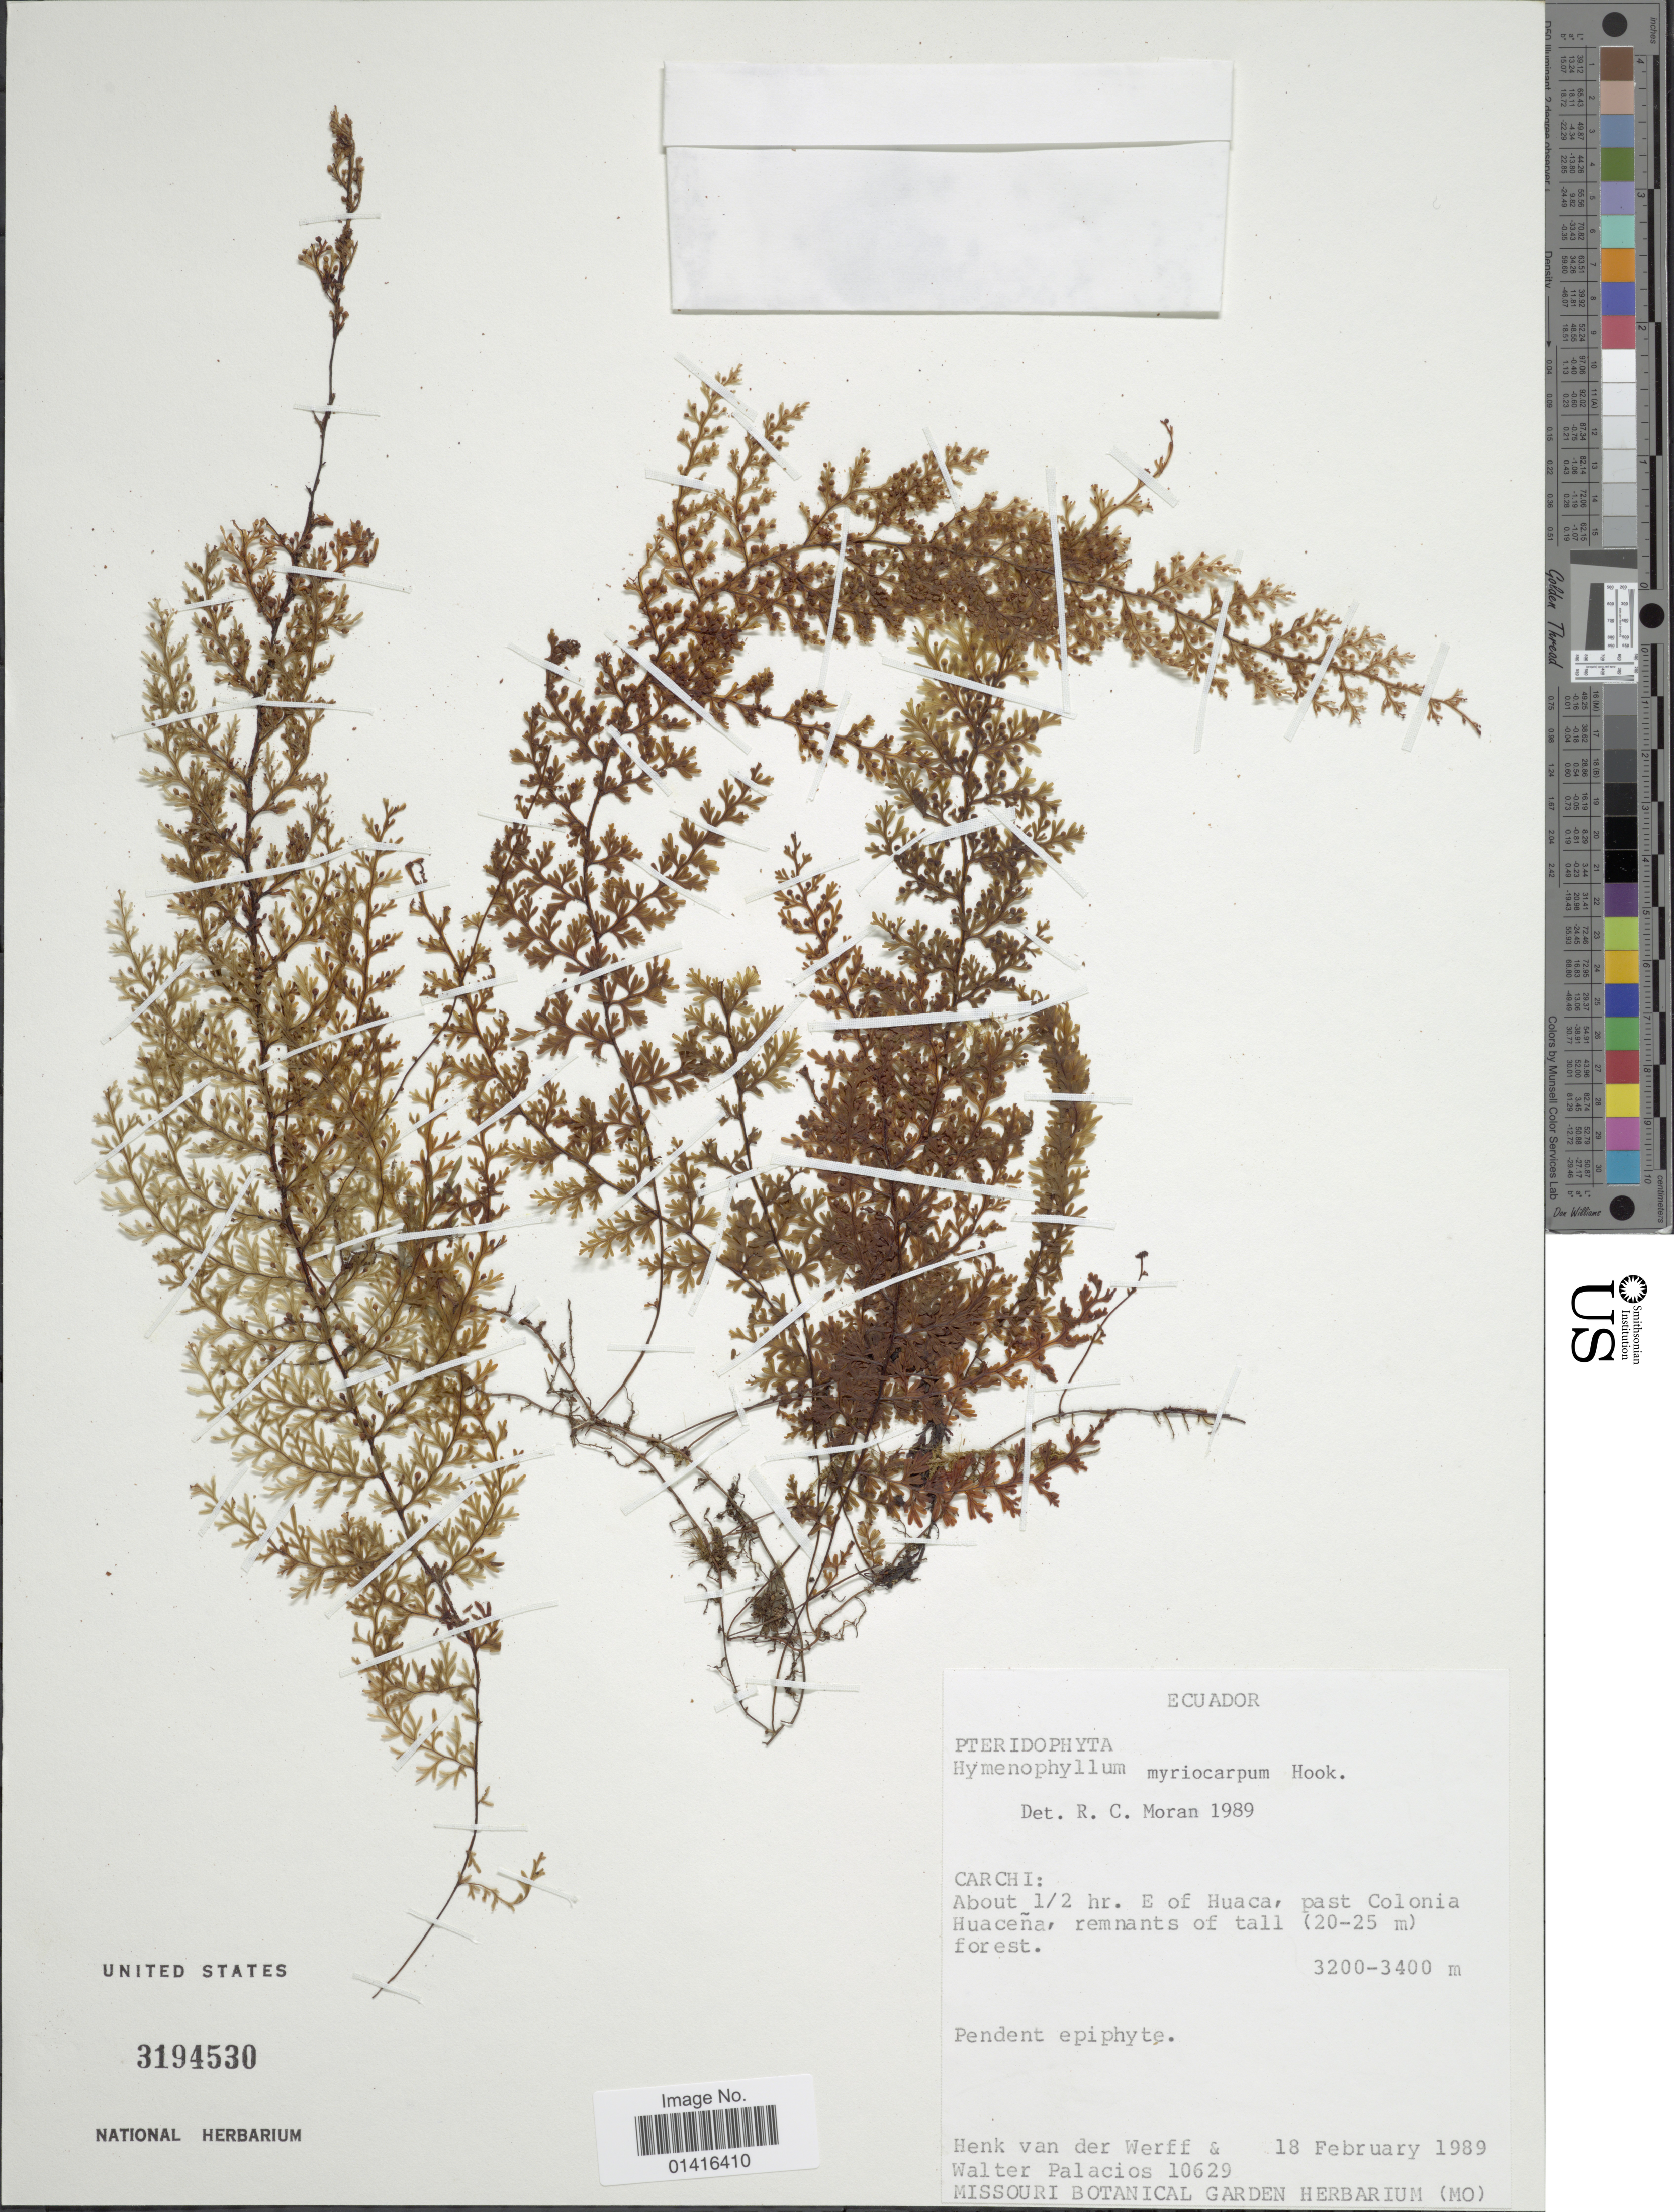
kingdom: Plantae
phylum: Tracheophyta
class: Polypodiopsida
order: Hymenophyllales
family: Hymenophyllaceae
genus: Hymenophyllum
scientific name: Hymenophyllum myriocarpum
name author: Hook.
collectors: H. van der Werff & W. Palacios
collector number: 10629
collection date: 1989-02-18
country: Ecuador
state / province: Carchi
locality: About 1/2 hr. E of Huaca, past Colonia Huaceña.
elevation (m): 3200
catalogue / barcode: US 3194530